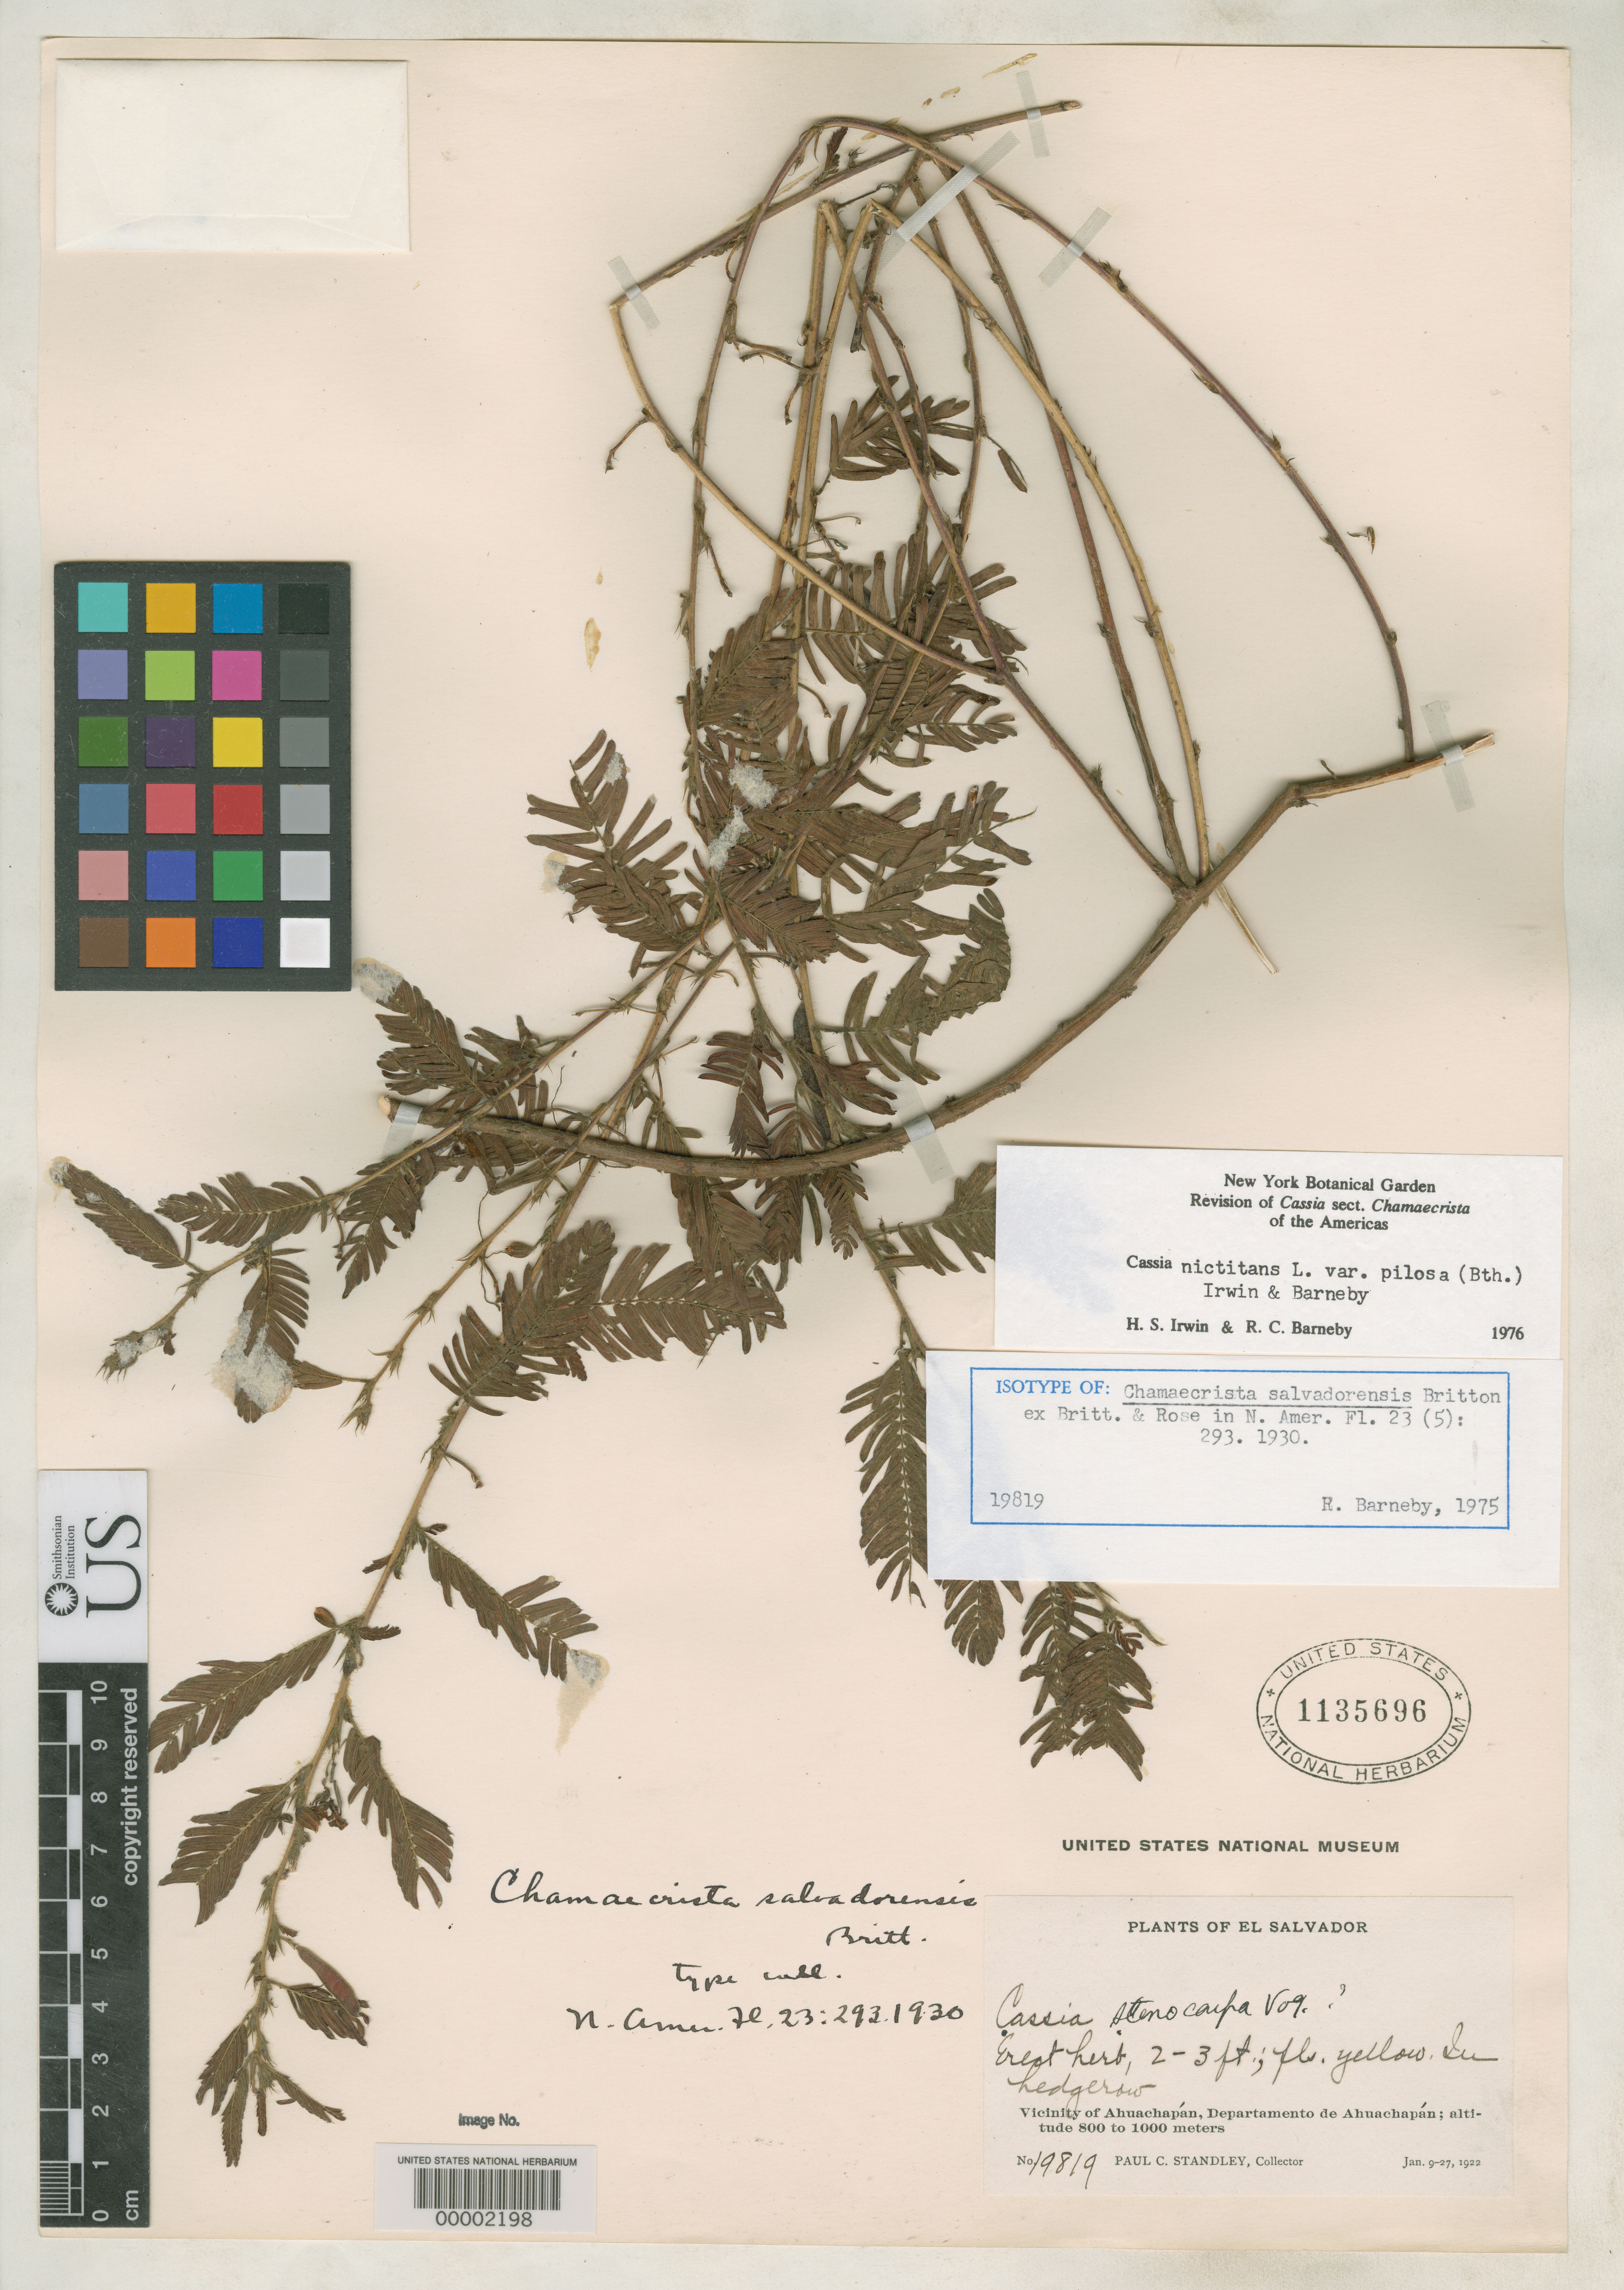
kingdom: Plantae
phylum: Tracheophyta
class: Magnoliopsida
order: Fabales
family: Fabaceae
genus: Chamaecrista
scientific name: Chamaecrista salvadorensis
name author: Britton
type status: Isotype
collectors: P. C. Standley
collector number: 19819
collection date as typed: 09 Jan 1927 to 27 Jan 1927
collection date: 1927-01-09/1927-01-27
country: El Salvador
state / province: Ahuachapán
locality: Vicinity of Ahuachapan.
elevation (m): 800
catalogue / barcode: US 1135696